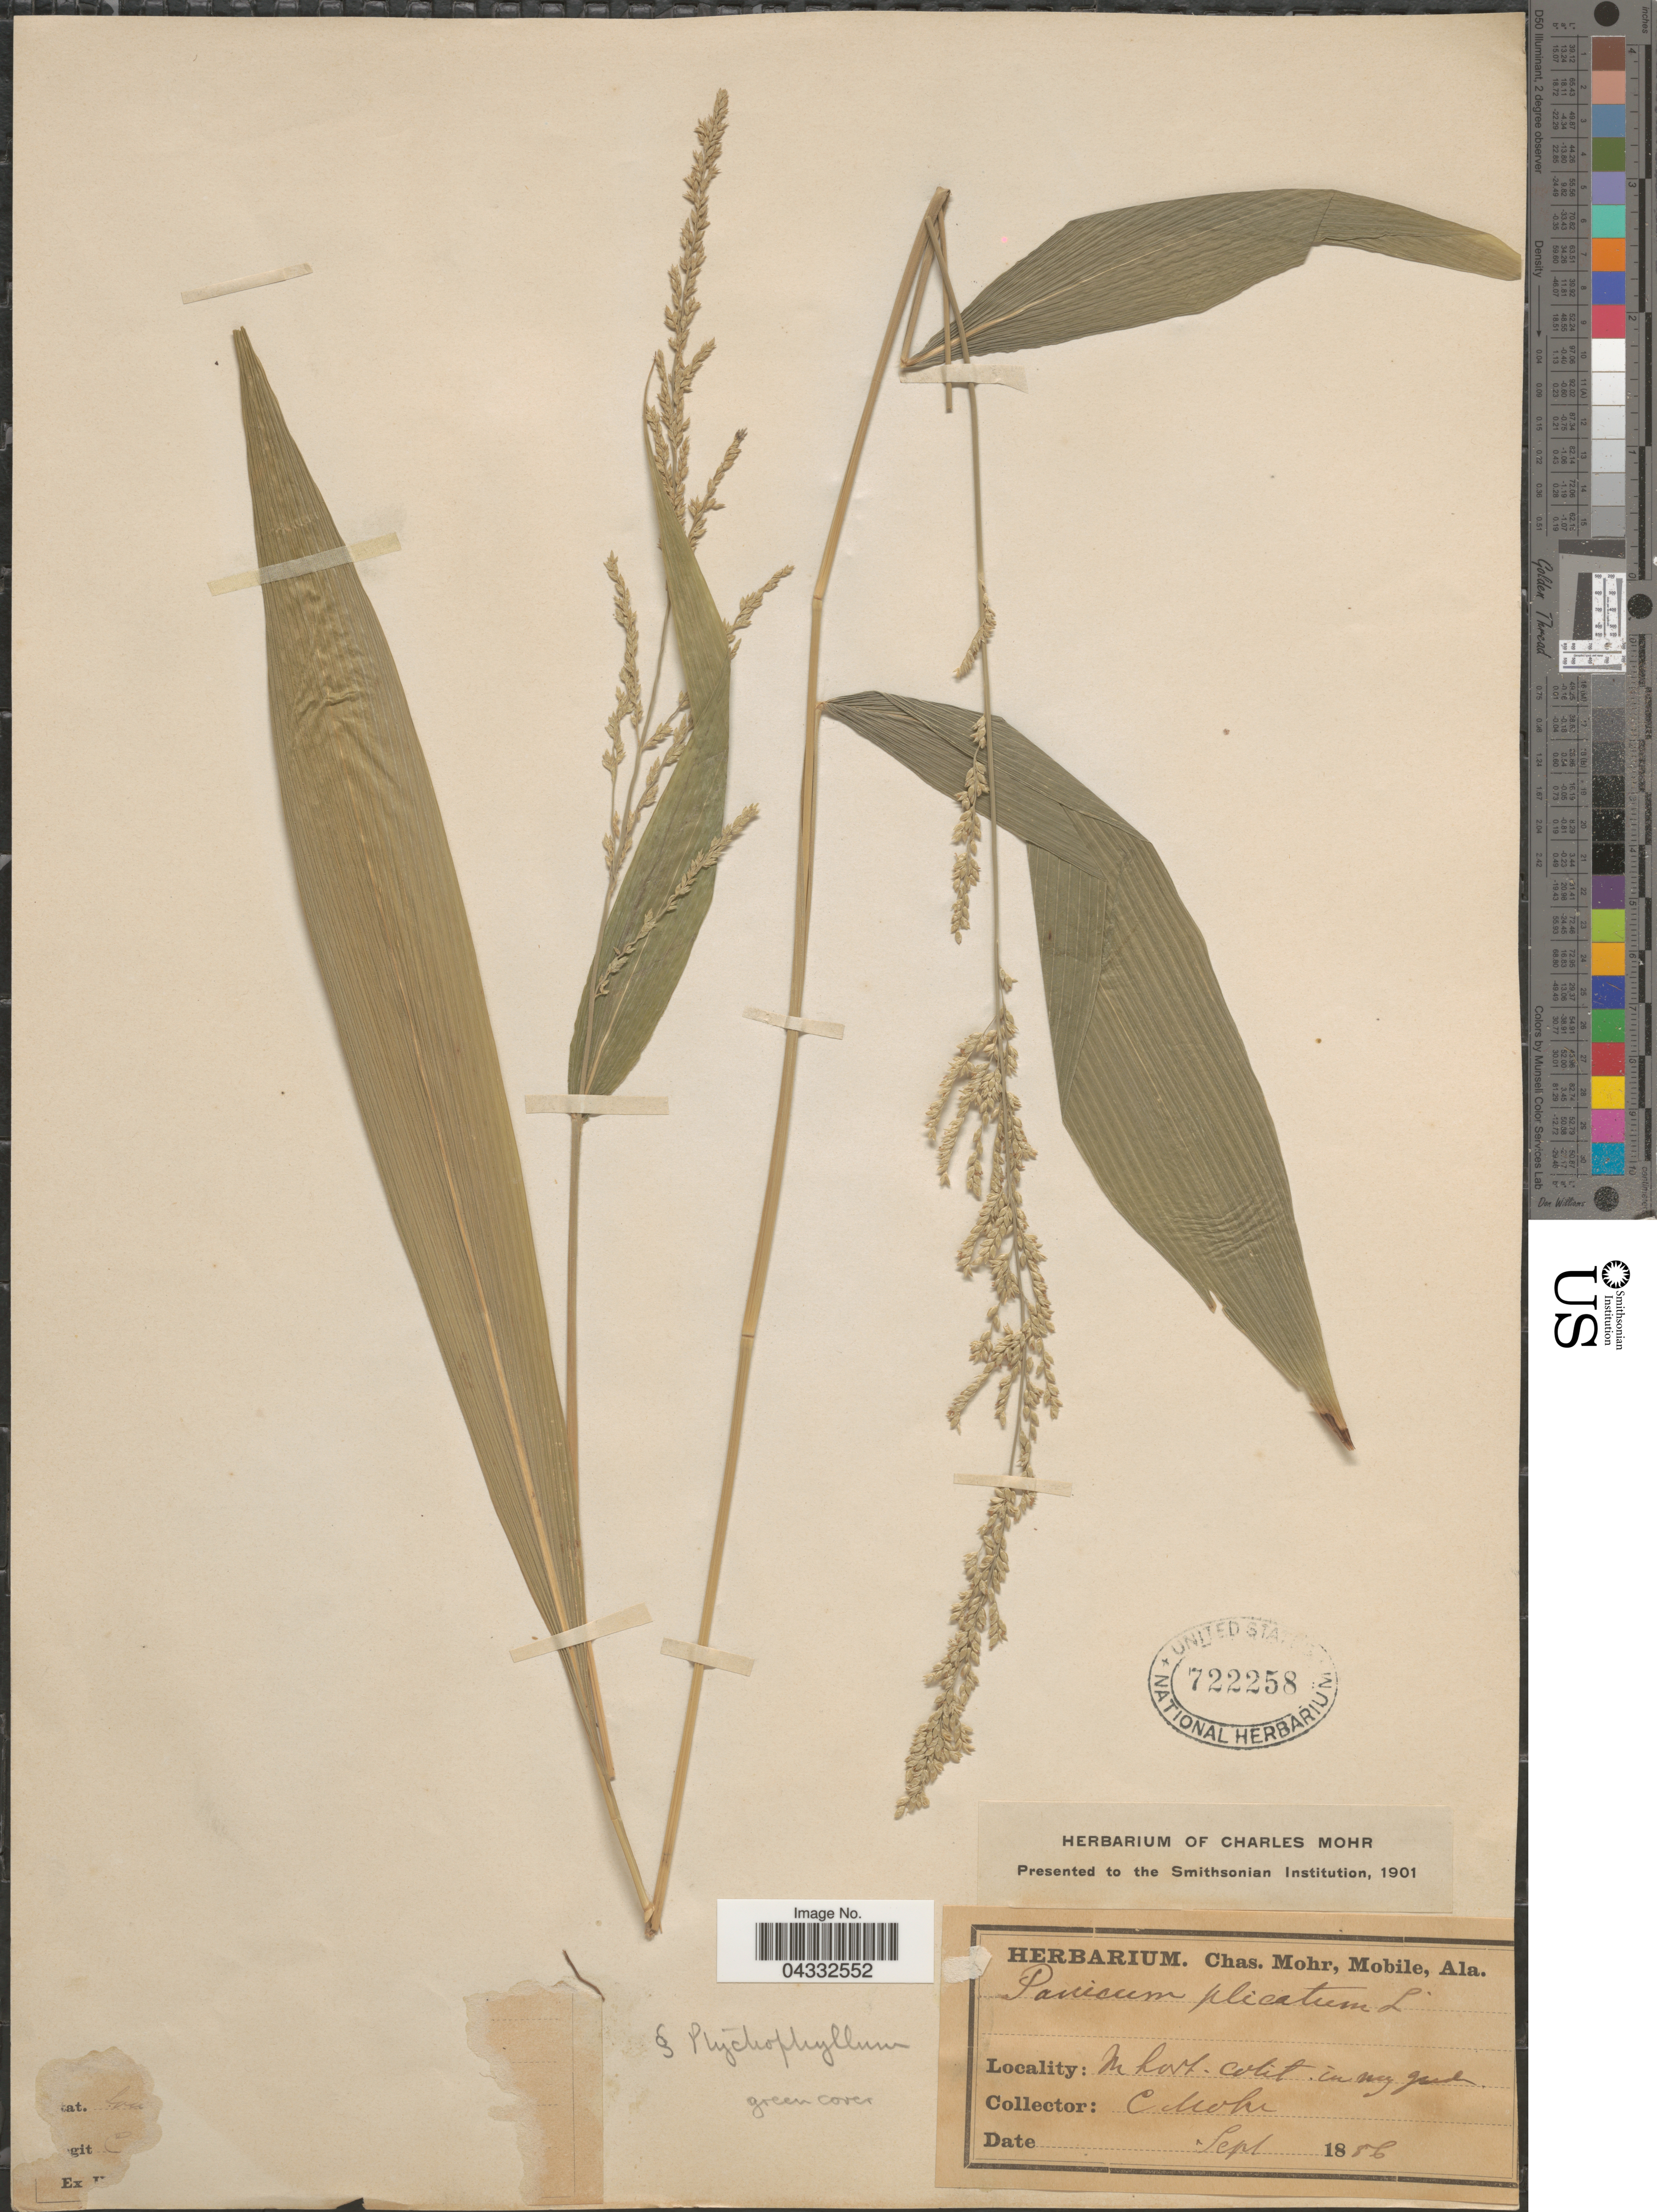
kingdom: Plantae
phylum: Tracheophyta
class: Liliopsida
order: Poales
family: Poaceae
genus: Setaria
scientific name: Setaria sp.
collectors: C. T. Mohr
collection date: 1856-09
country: United States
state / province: Alabama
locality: In hort. cultiv. in agr grd.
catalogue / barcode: US 722258